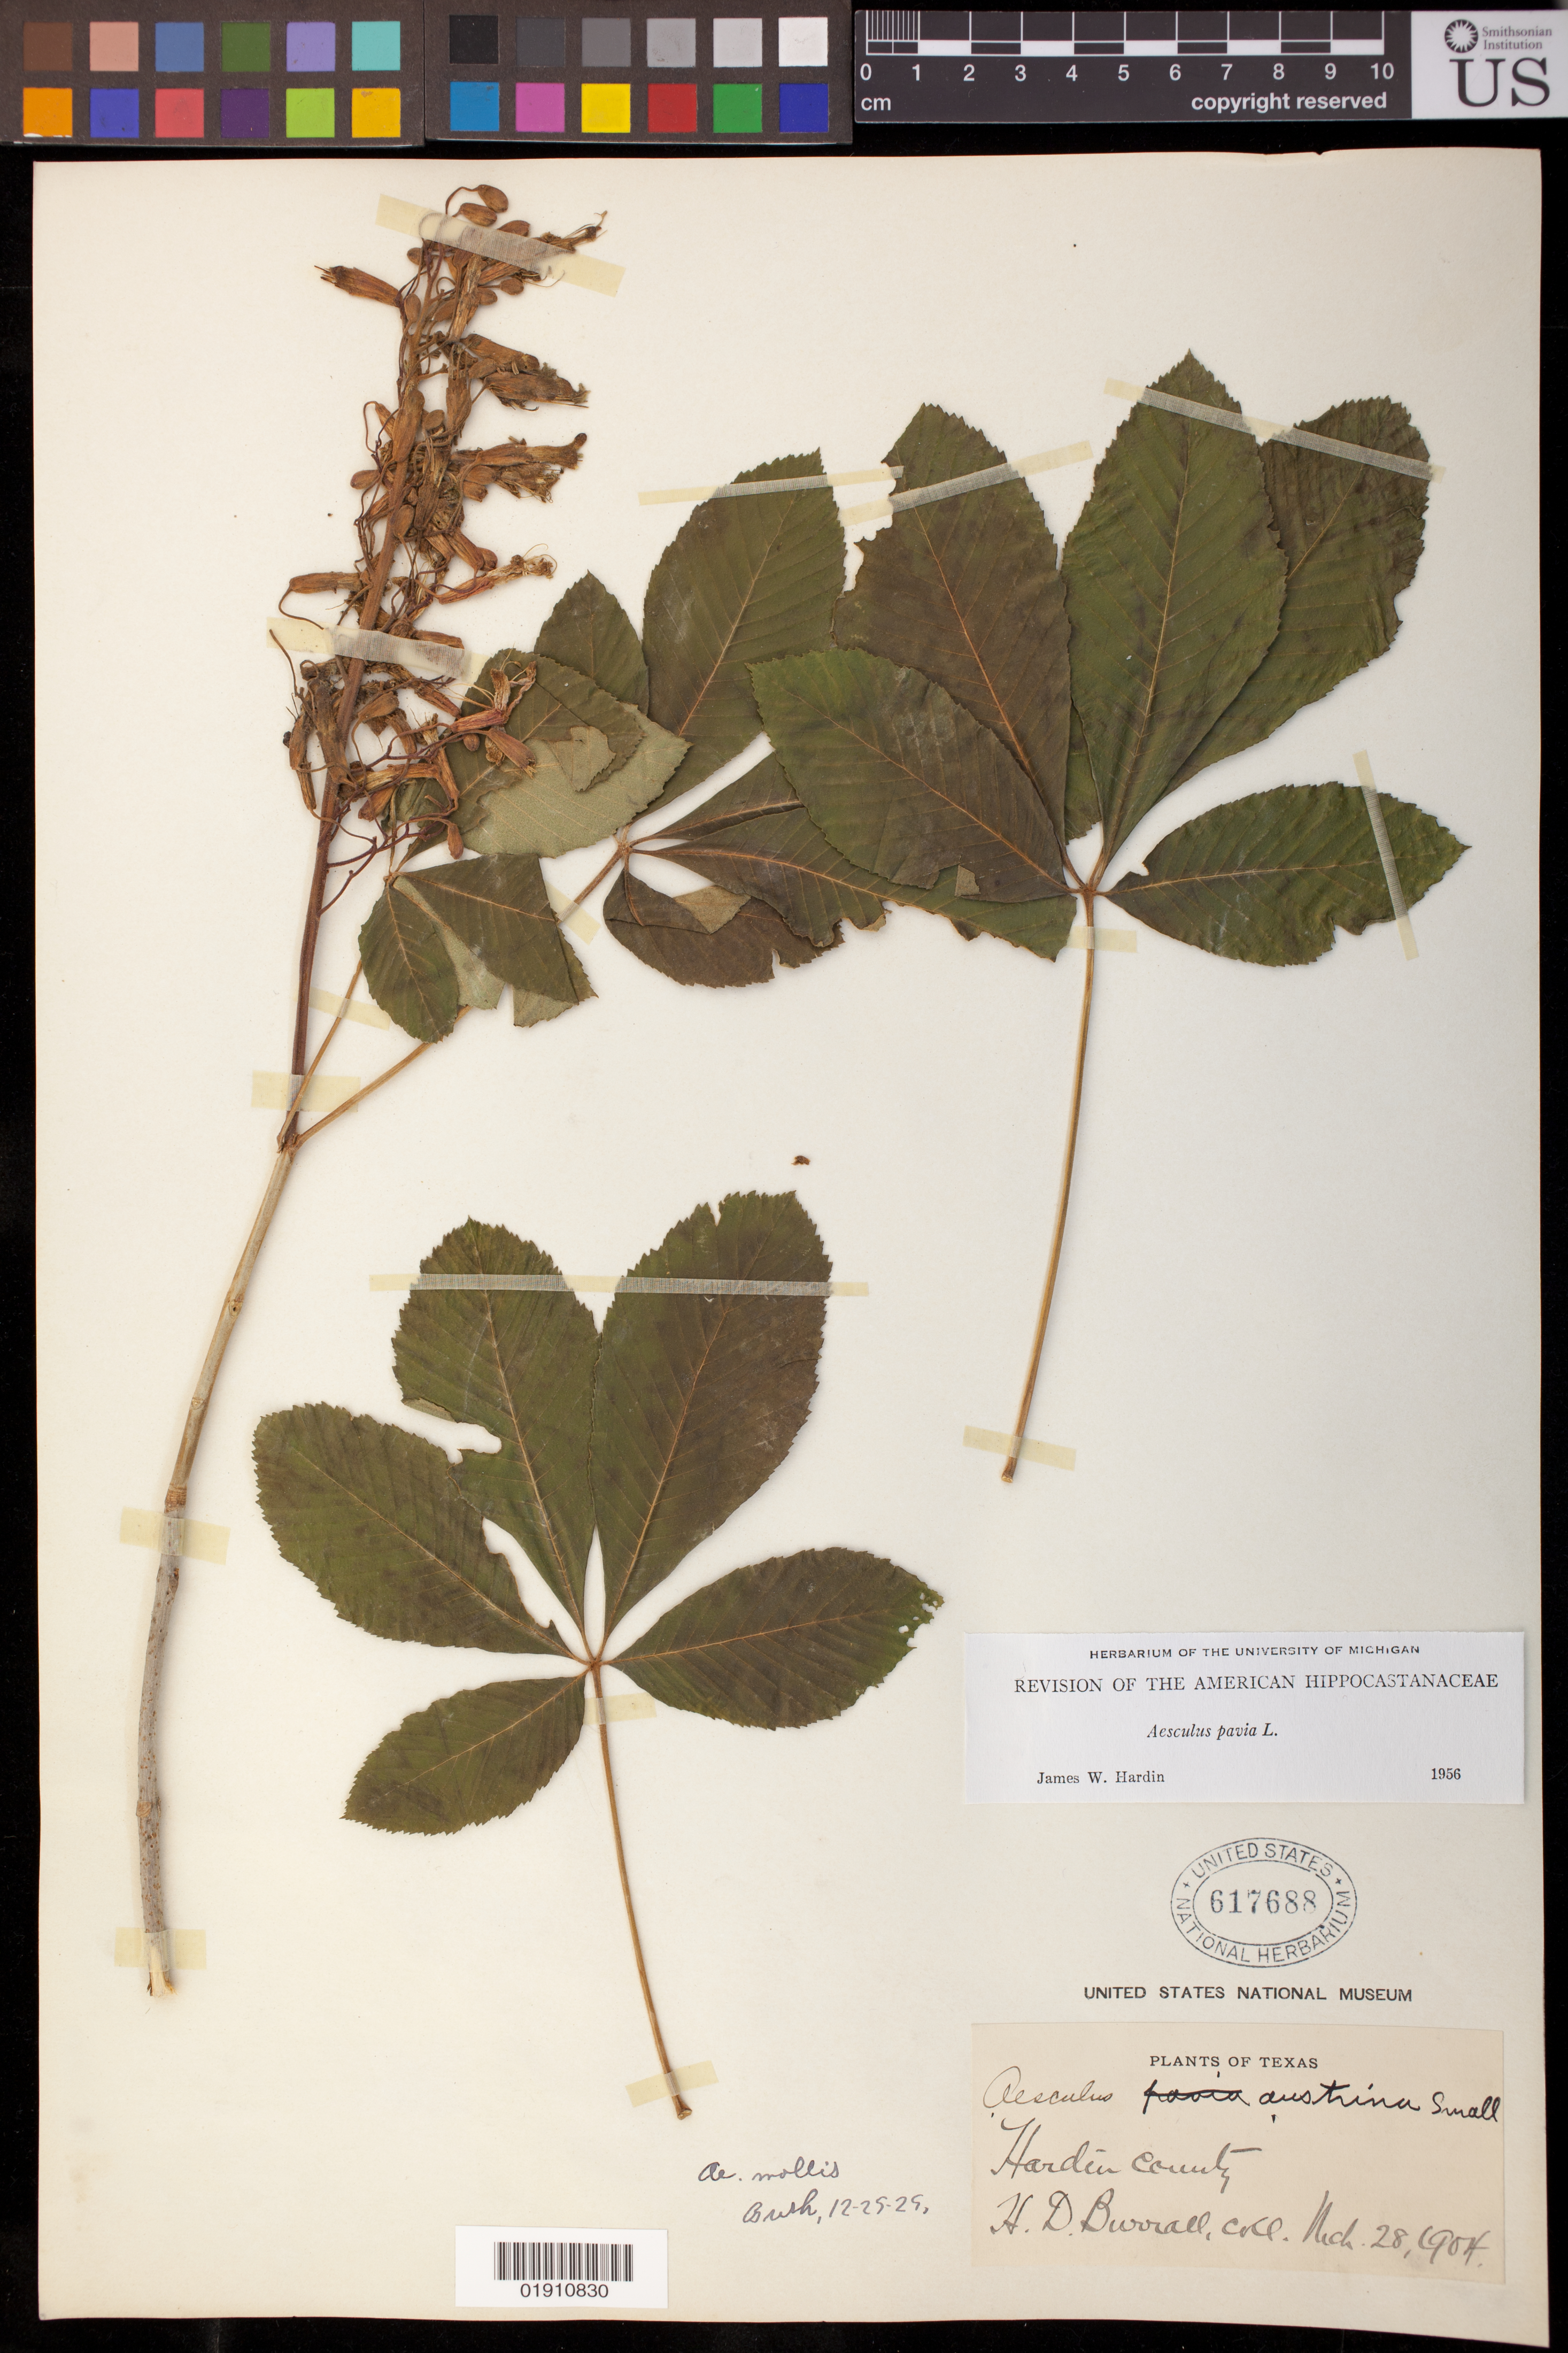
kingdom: Plantae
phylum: Tracheophyta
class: Magnoliopsida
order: Sapindales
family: Sapindaceae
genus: Aesculus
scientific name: Aesculus pavia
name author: L.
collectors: H. Burrall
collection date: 1904-03-28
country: United States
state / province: Texas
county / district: Hardin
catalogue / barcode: US 617688